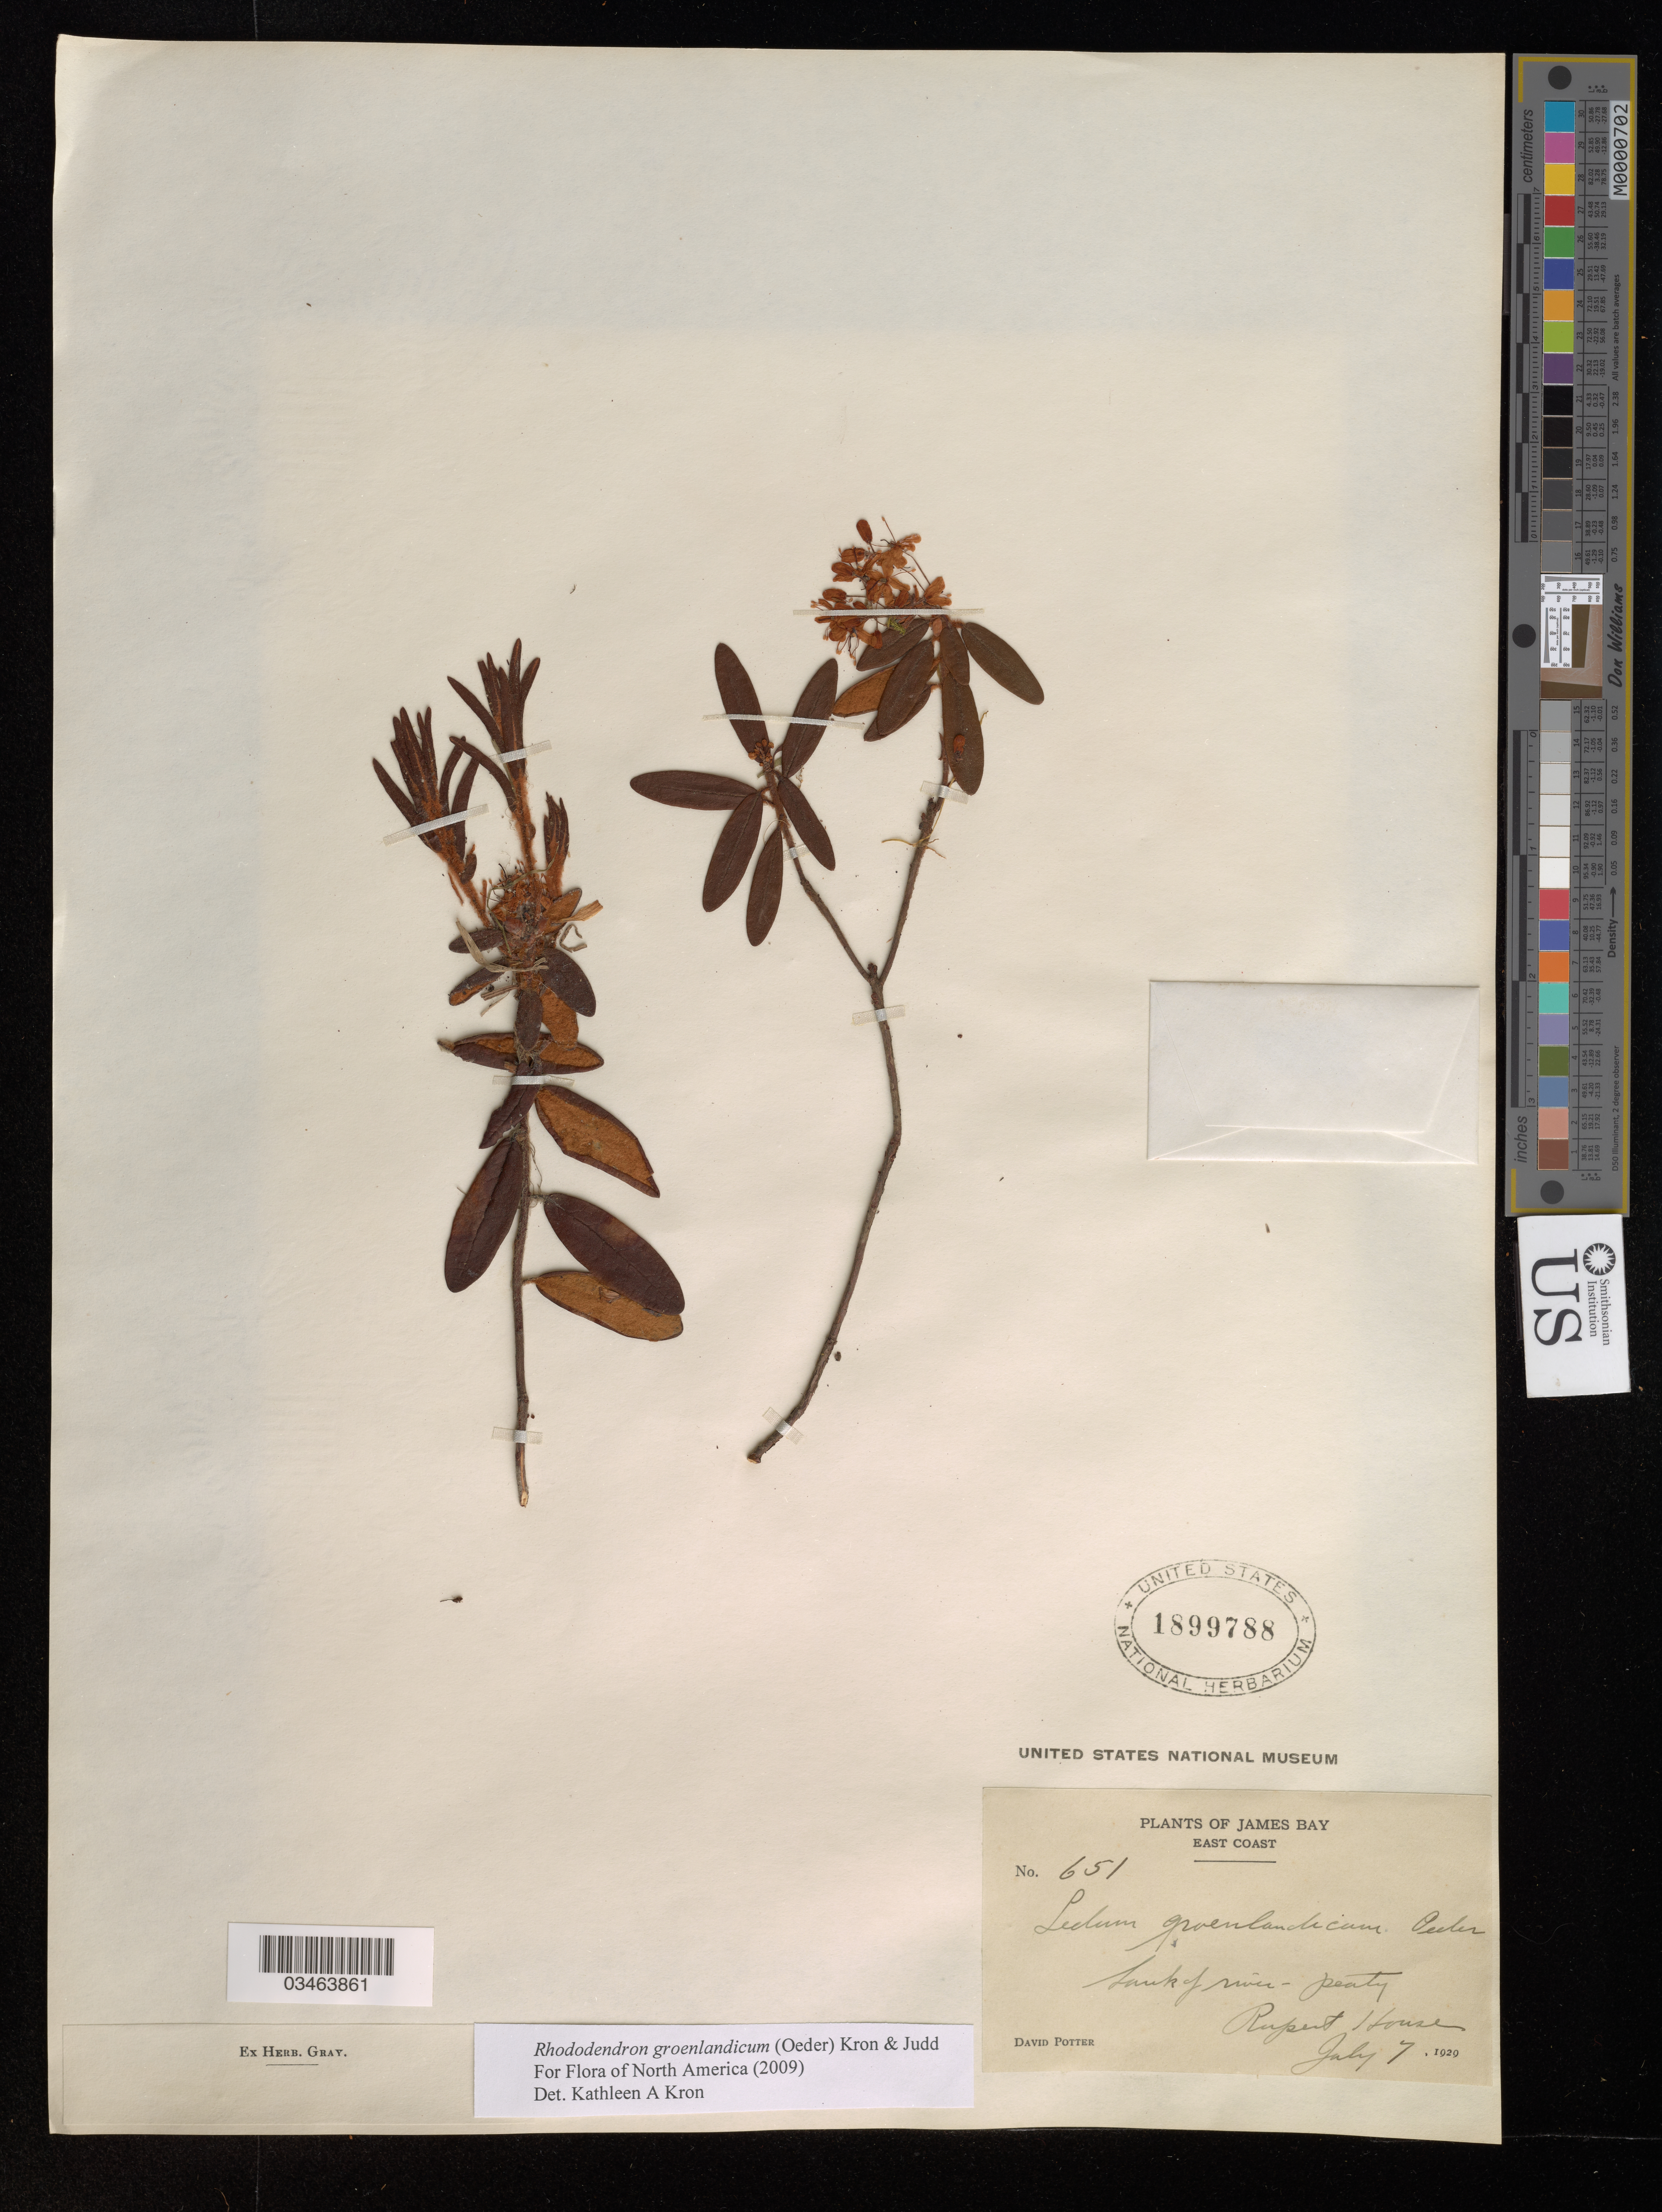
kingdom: Plantae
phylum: Tracheophyta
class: Magnoliopsida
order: Ericales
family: Ericaceae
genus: Rhododendron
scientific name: Rhododendron groenlandicum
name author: (Oeder) Kron & Judd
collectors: D. Potter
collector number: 651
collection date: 1929-07-07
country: Canada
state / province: Qubec/Ontario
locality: James Bay. East Coast. Bank of river. Rupert House.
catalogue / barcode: US 1899788